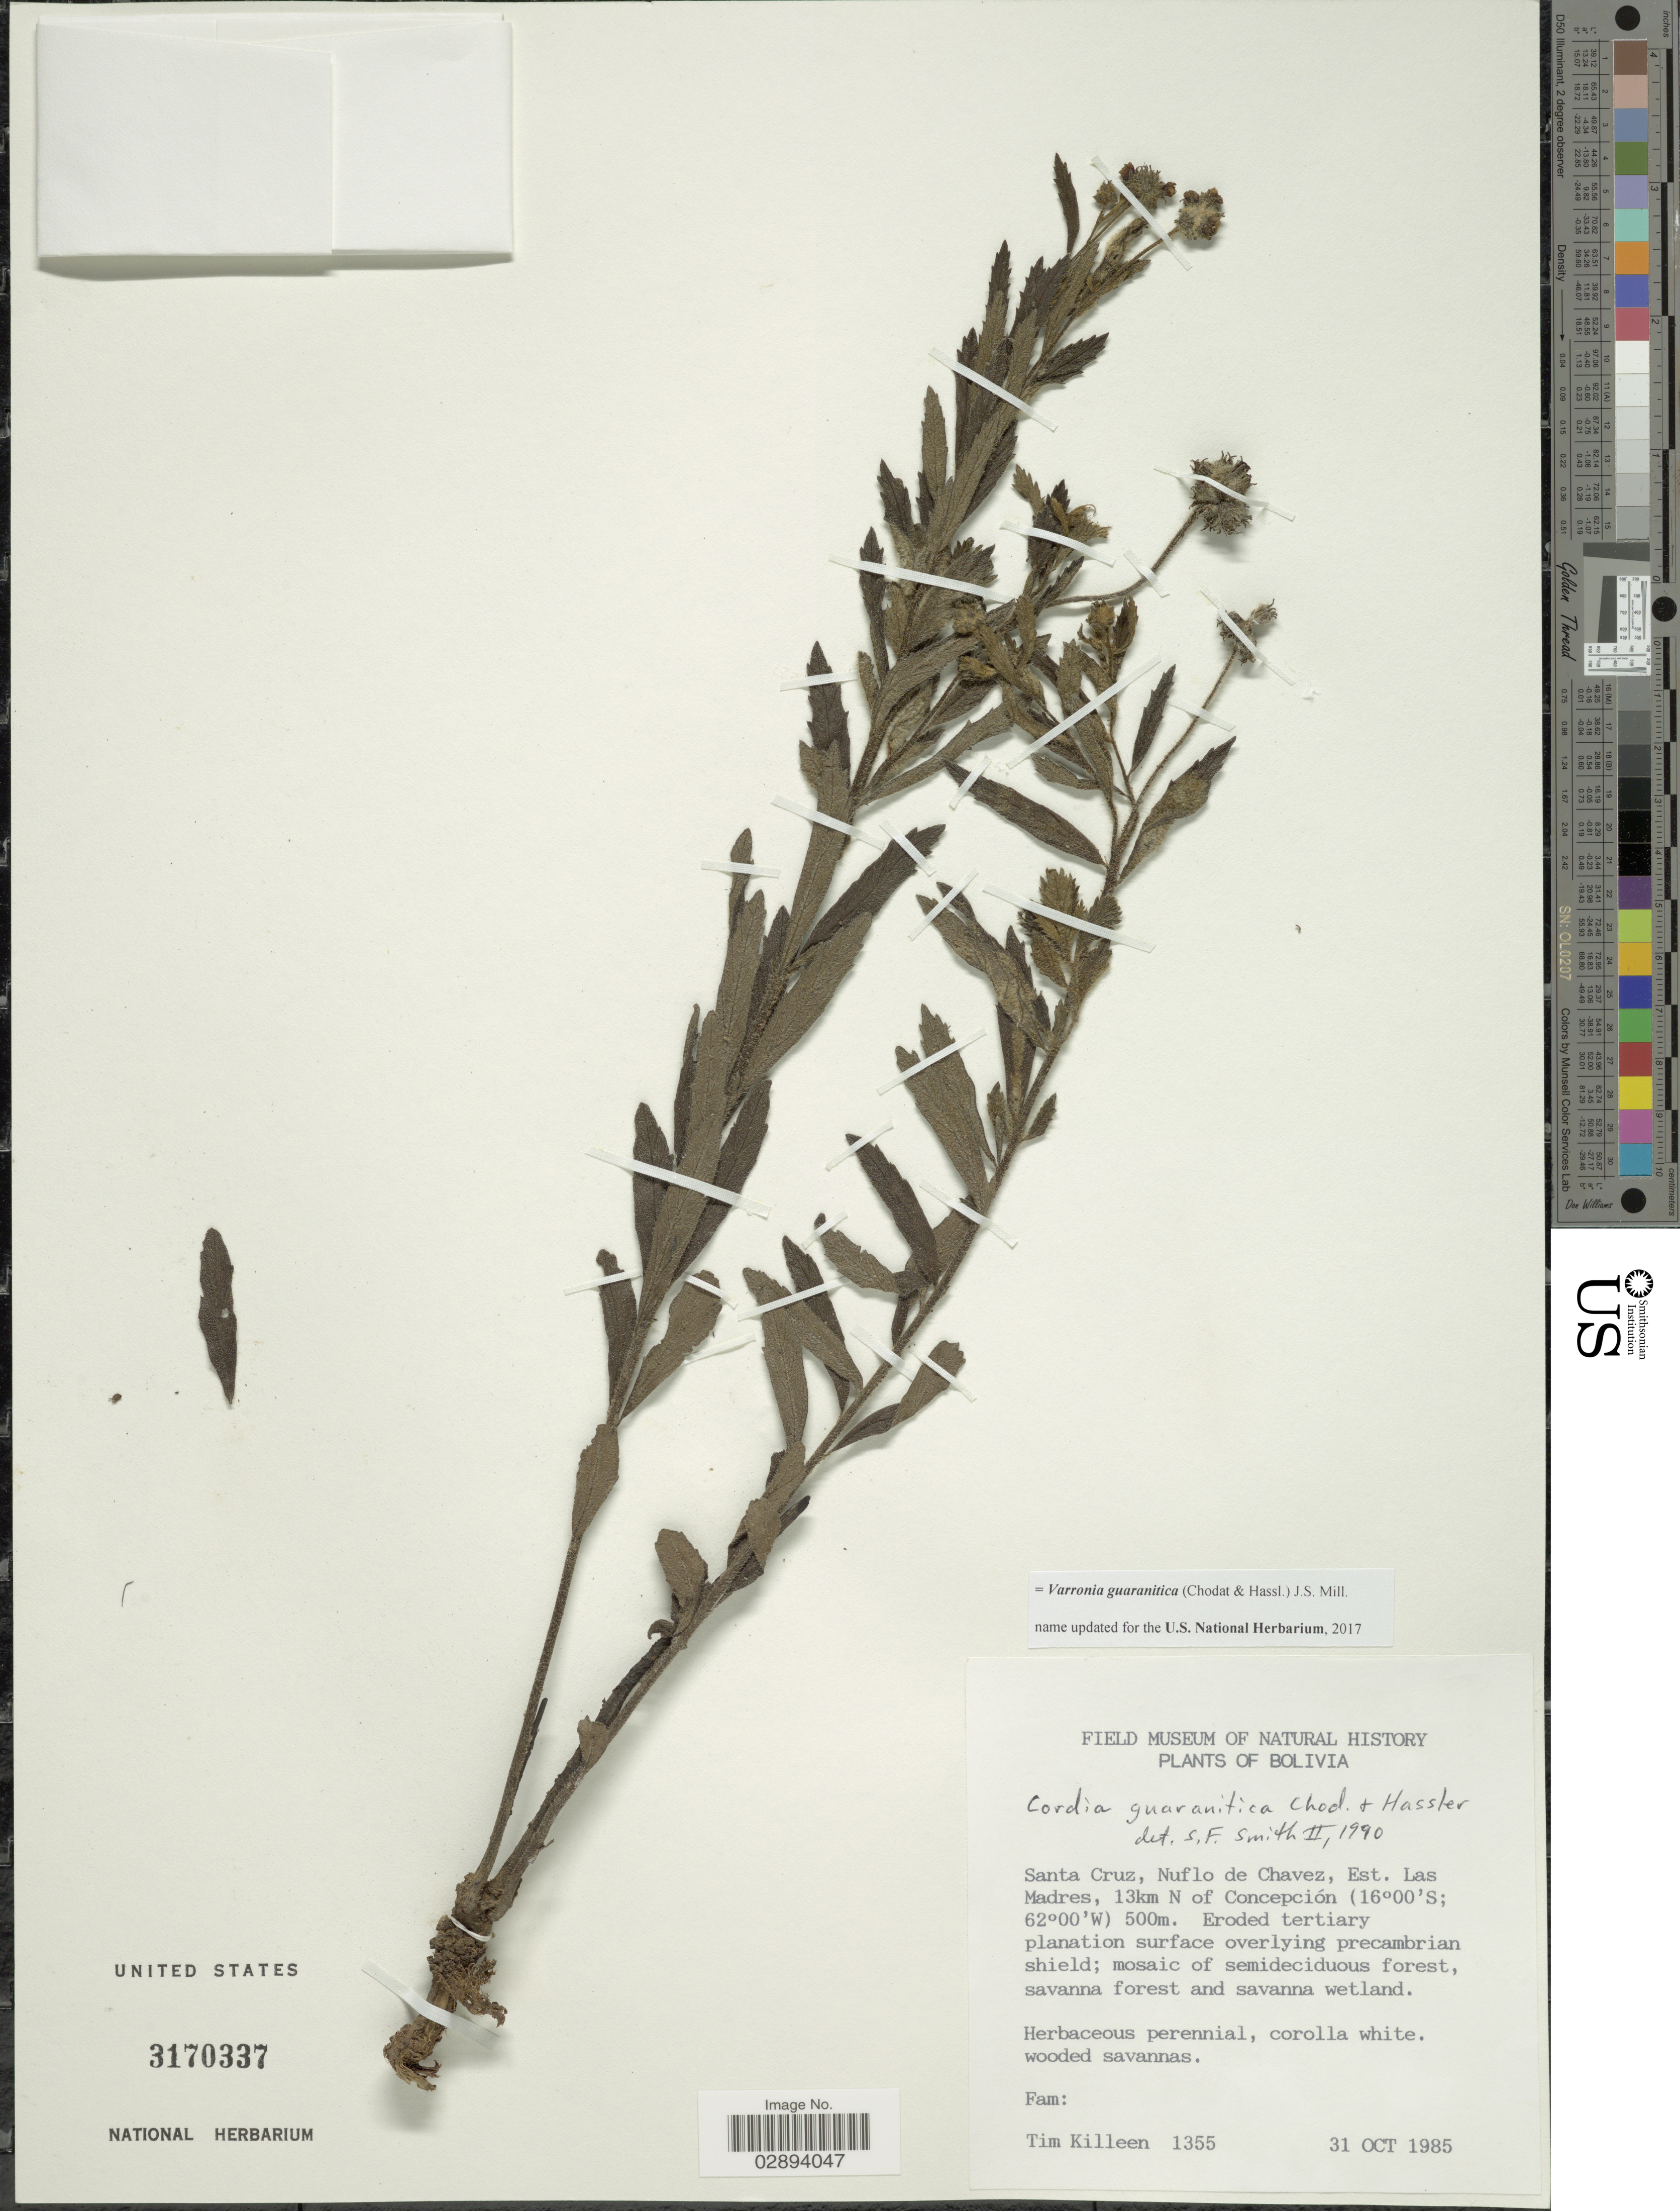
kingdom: Plantae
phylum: Tracheophyta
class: Magnoliopsida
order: Boraginales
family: Cordiaceae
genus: Varronia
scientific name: Varronia guaranitica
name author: (Chodat & Hassl.) J.S. Mill.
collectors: T. J. Killeen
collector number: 1355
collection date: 1985-10-31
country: Bolivia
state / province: Santa Cruz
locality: Nuflo de Chavez, Est. Las Madres, 13km N of Concepción.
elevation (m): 500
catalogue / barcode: US 3170337